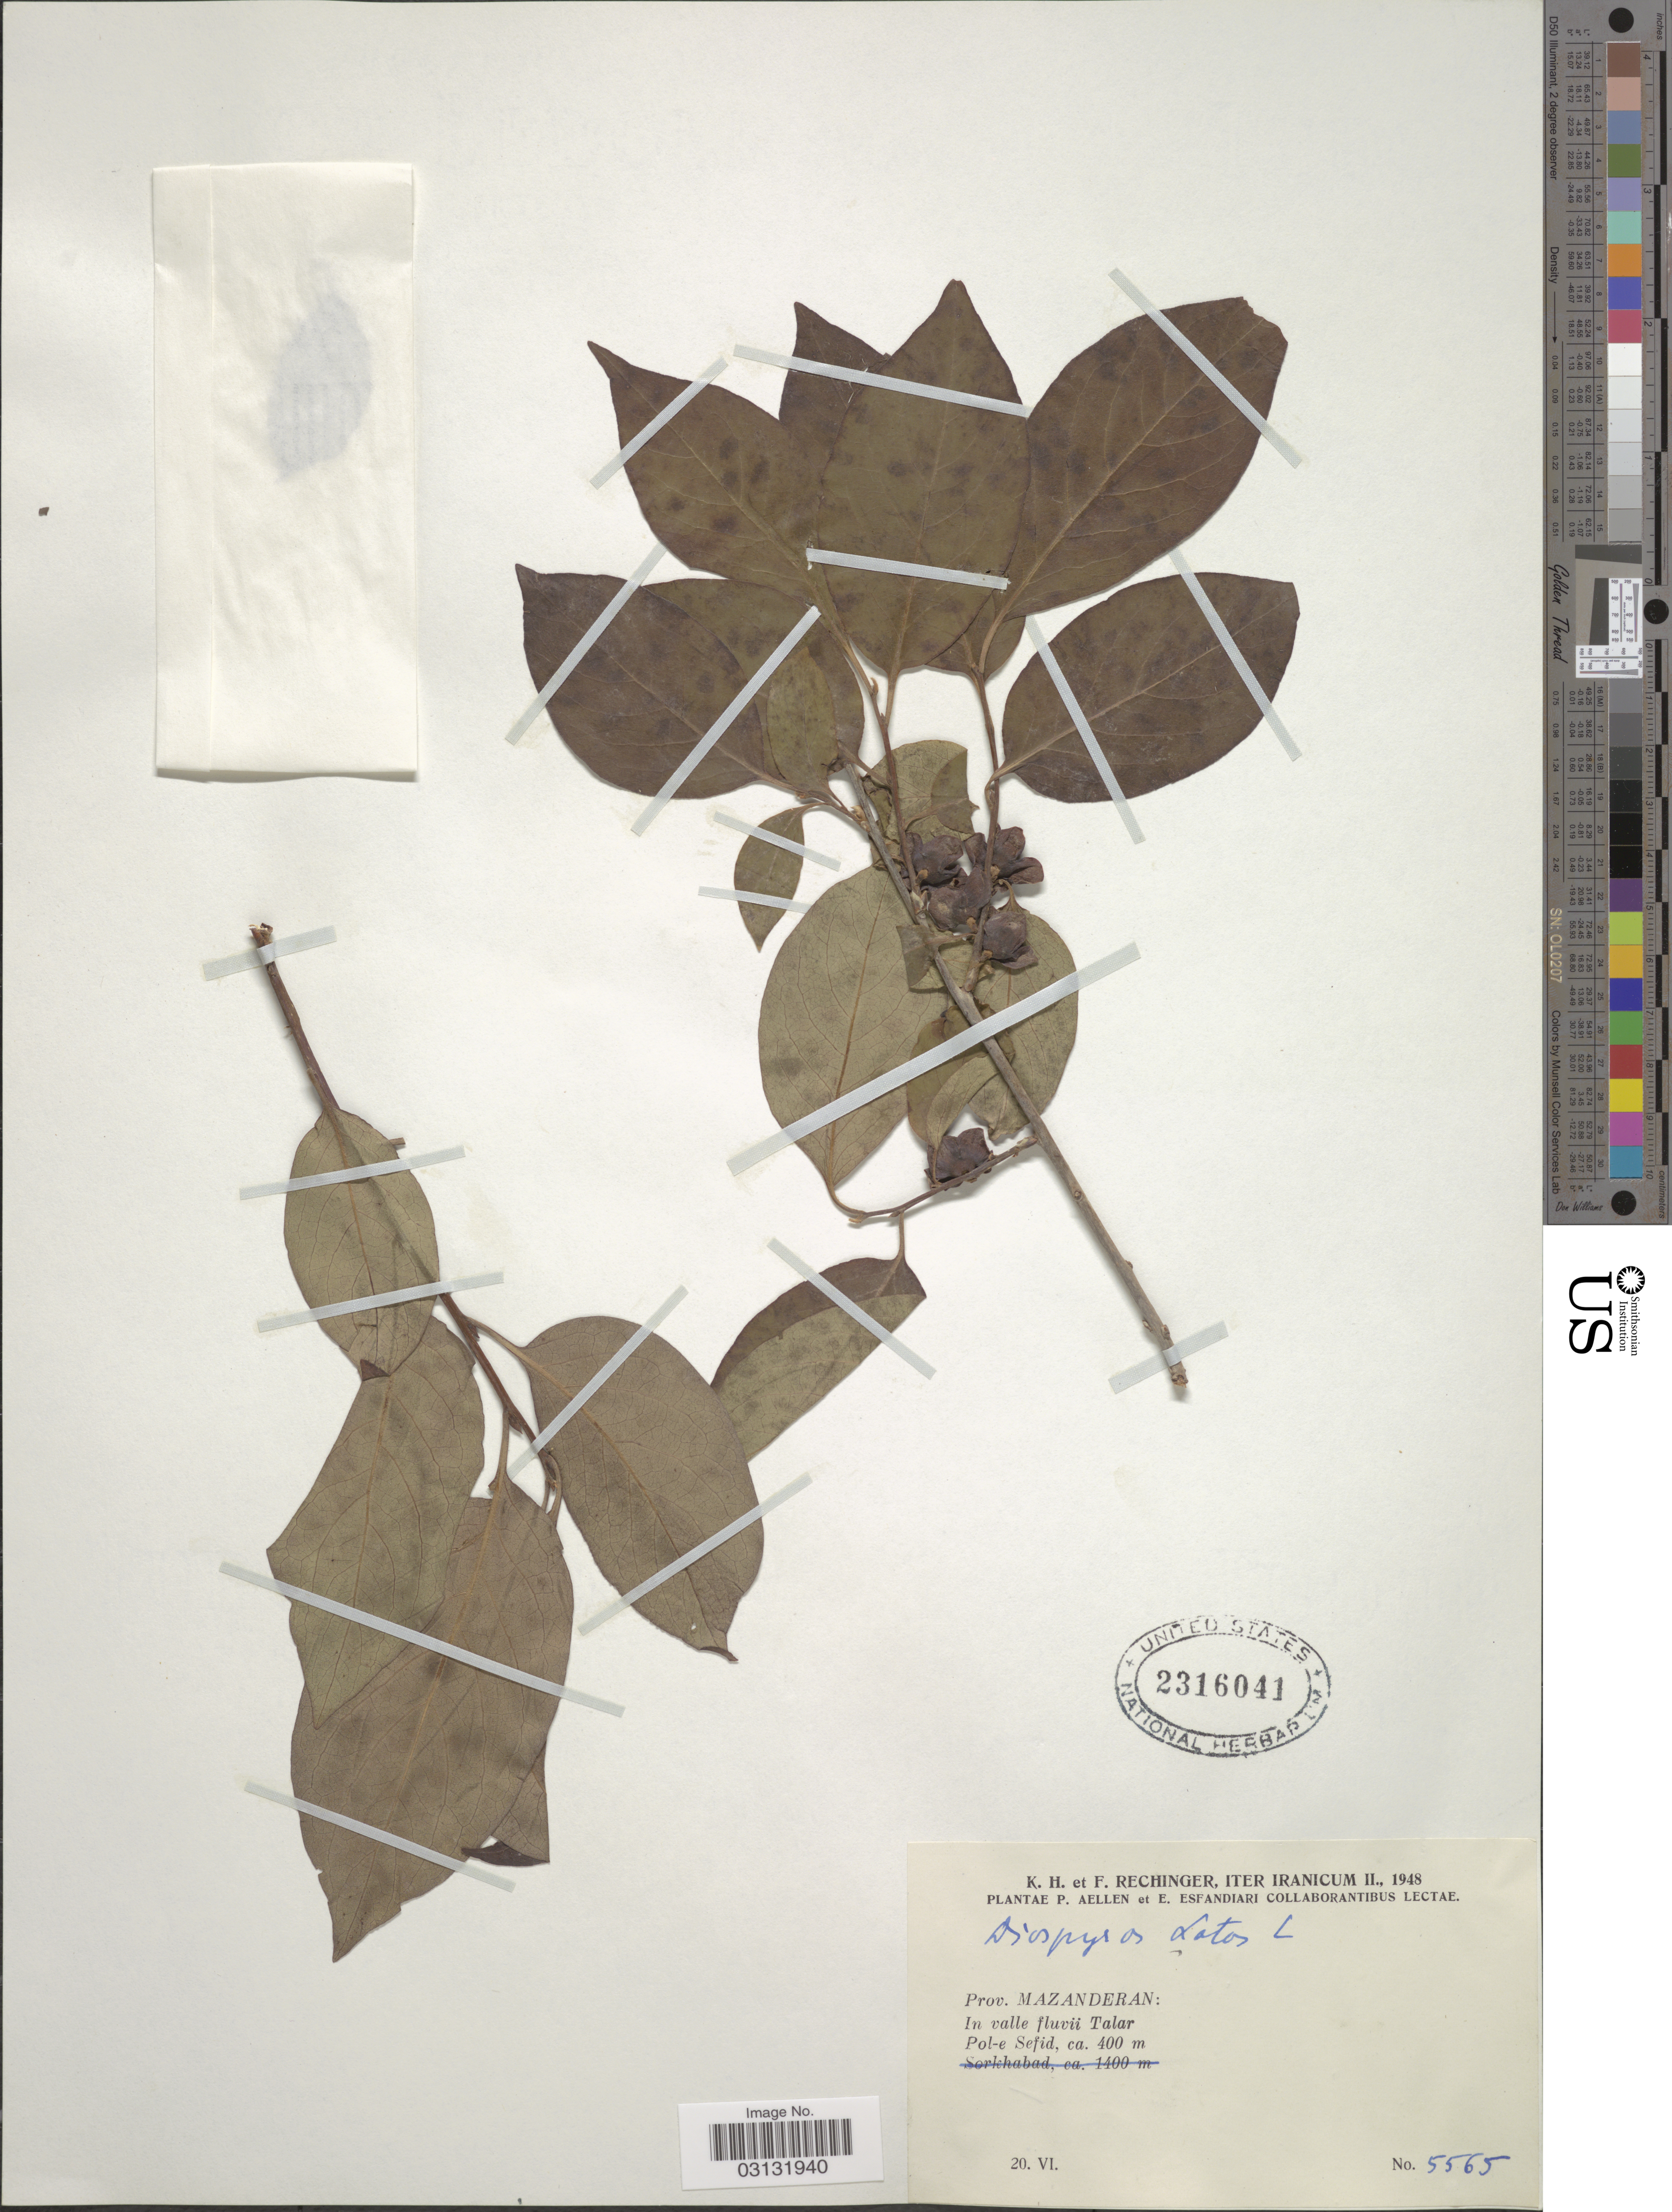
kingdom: Plantae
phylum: Tracheophyta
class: Magnoliopsida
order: Ericales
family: Ebenaceae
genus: Diospyros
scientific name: Diospyros lotus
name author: L.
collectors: K. H. Rechinger & F. Rechinger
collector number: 5565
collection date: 1948-06-20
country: Iran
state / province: Mazandaran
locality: Prov. Mazanderan: In valle fluvii Talar. Pol-e Sefid.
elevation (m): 400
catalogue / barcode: US 2316041